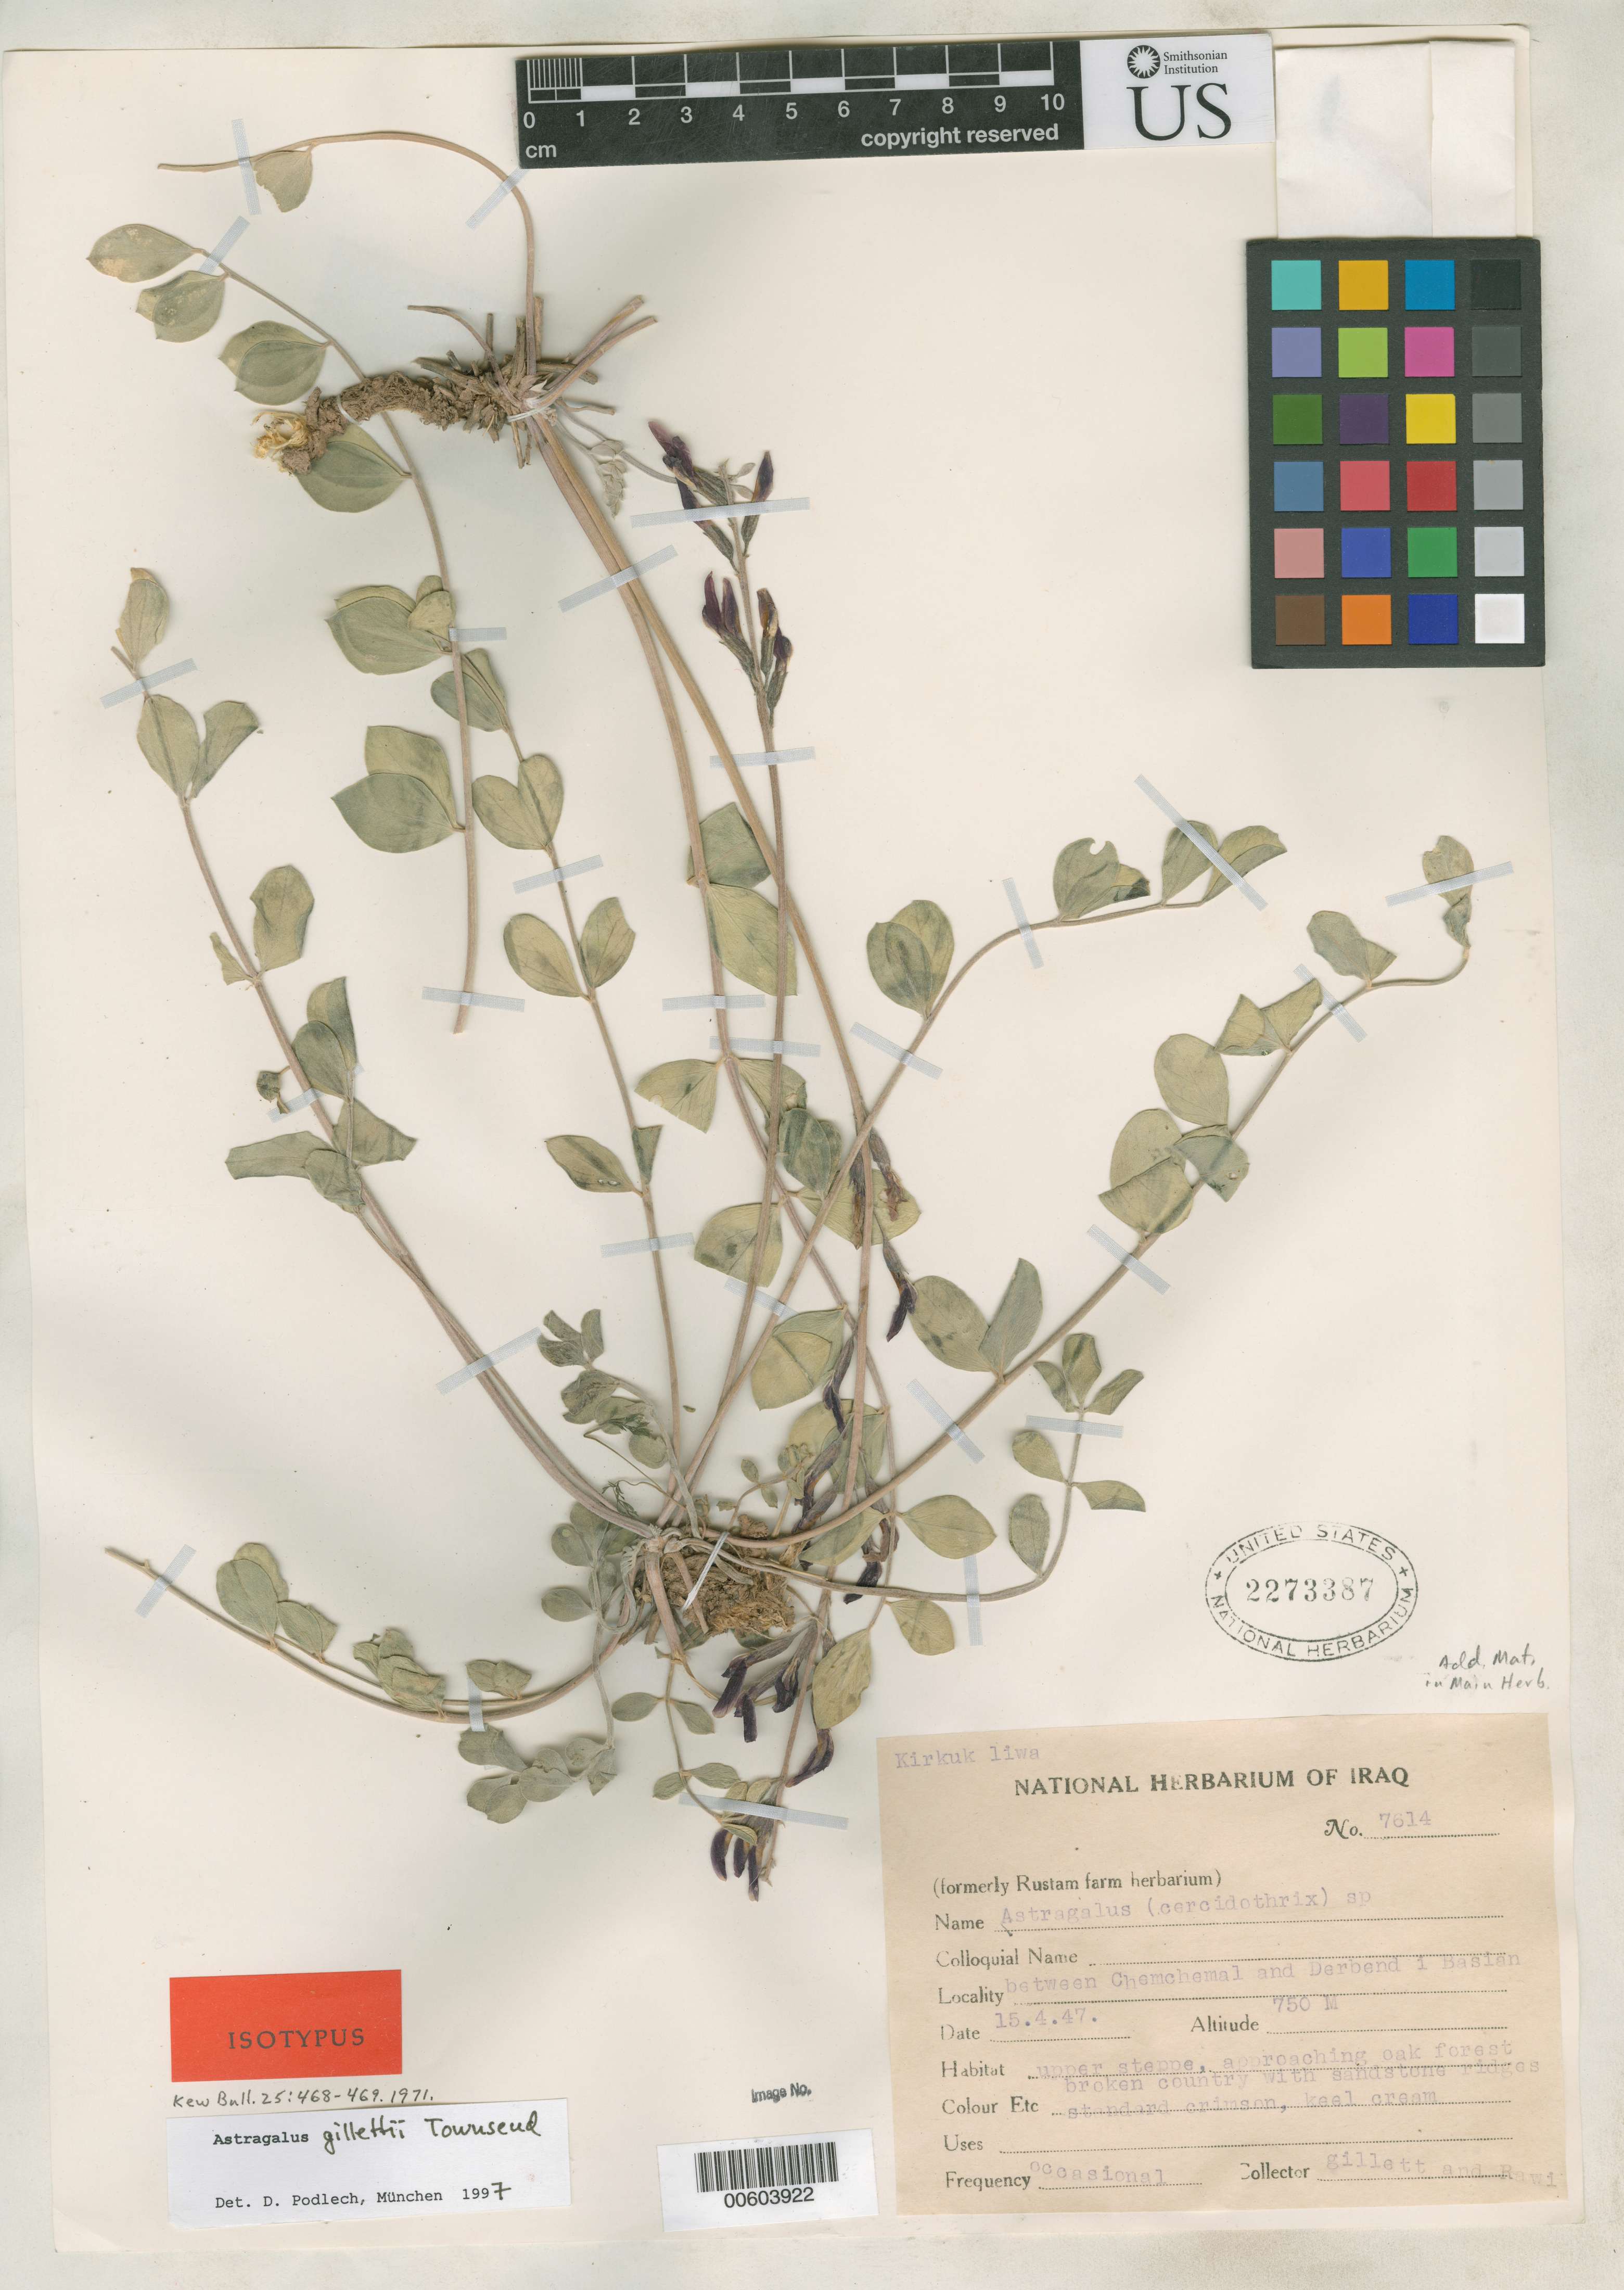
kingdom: Plantae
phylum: Tracheophyta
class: Magnoliopsida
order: Fabales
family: Fabaceae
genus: Astragalus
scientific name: Astragalus gillettii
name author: C. C. Towns.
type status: Isotype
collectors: J. B. Gillett & A. Rawi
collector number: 7614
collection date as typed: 15 Apr 1947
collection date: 1947-04-15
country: Iraq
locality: Between Chemchemal & Derbend I Bassin.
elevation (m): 750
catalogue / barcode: US 2273387